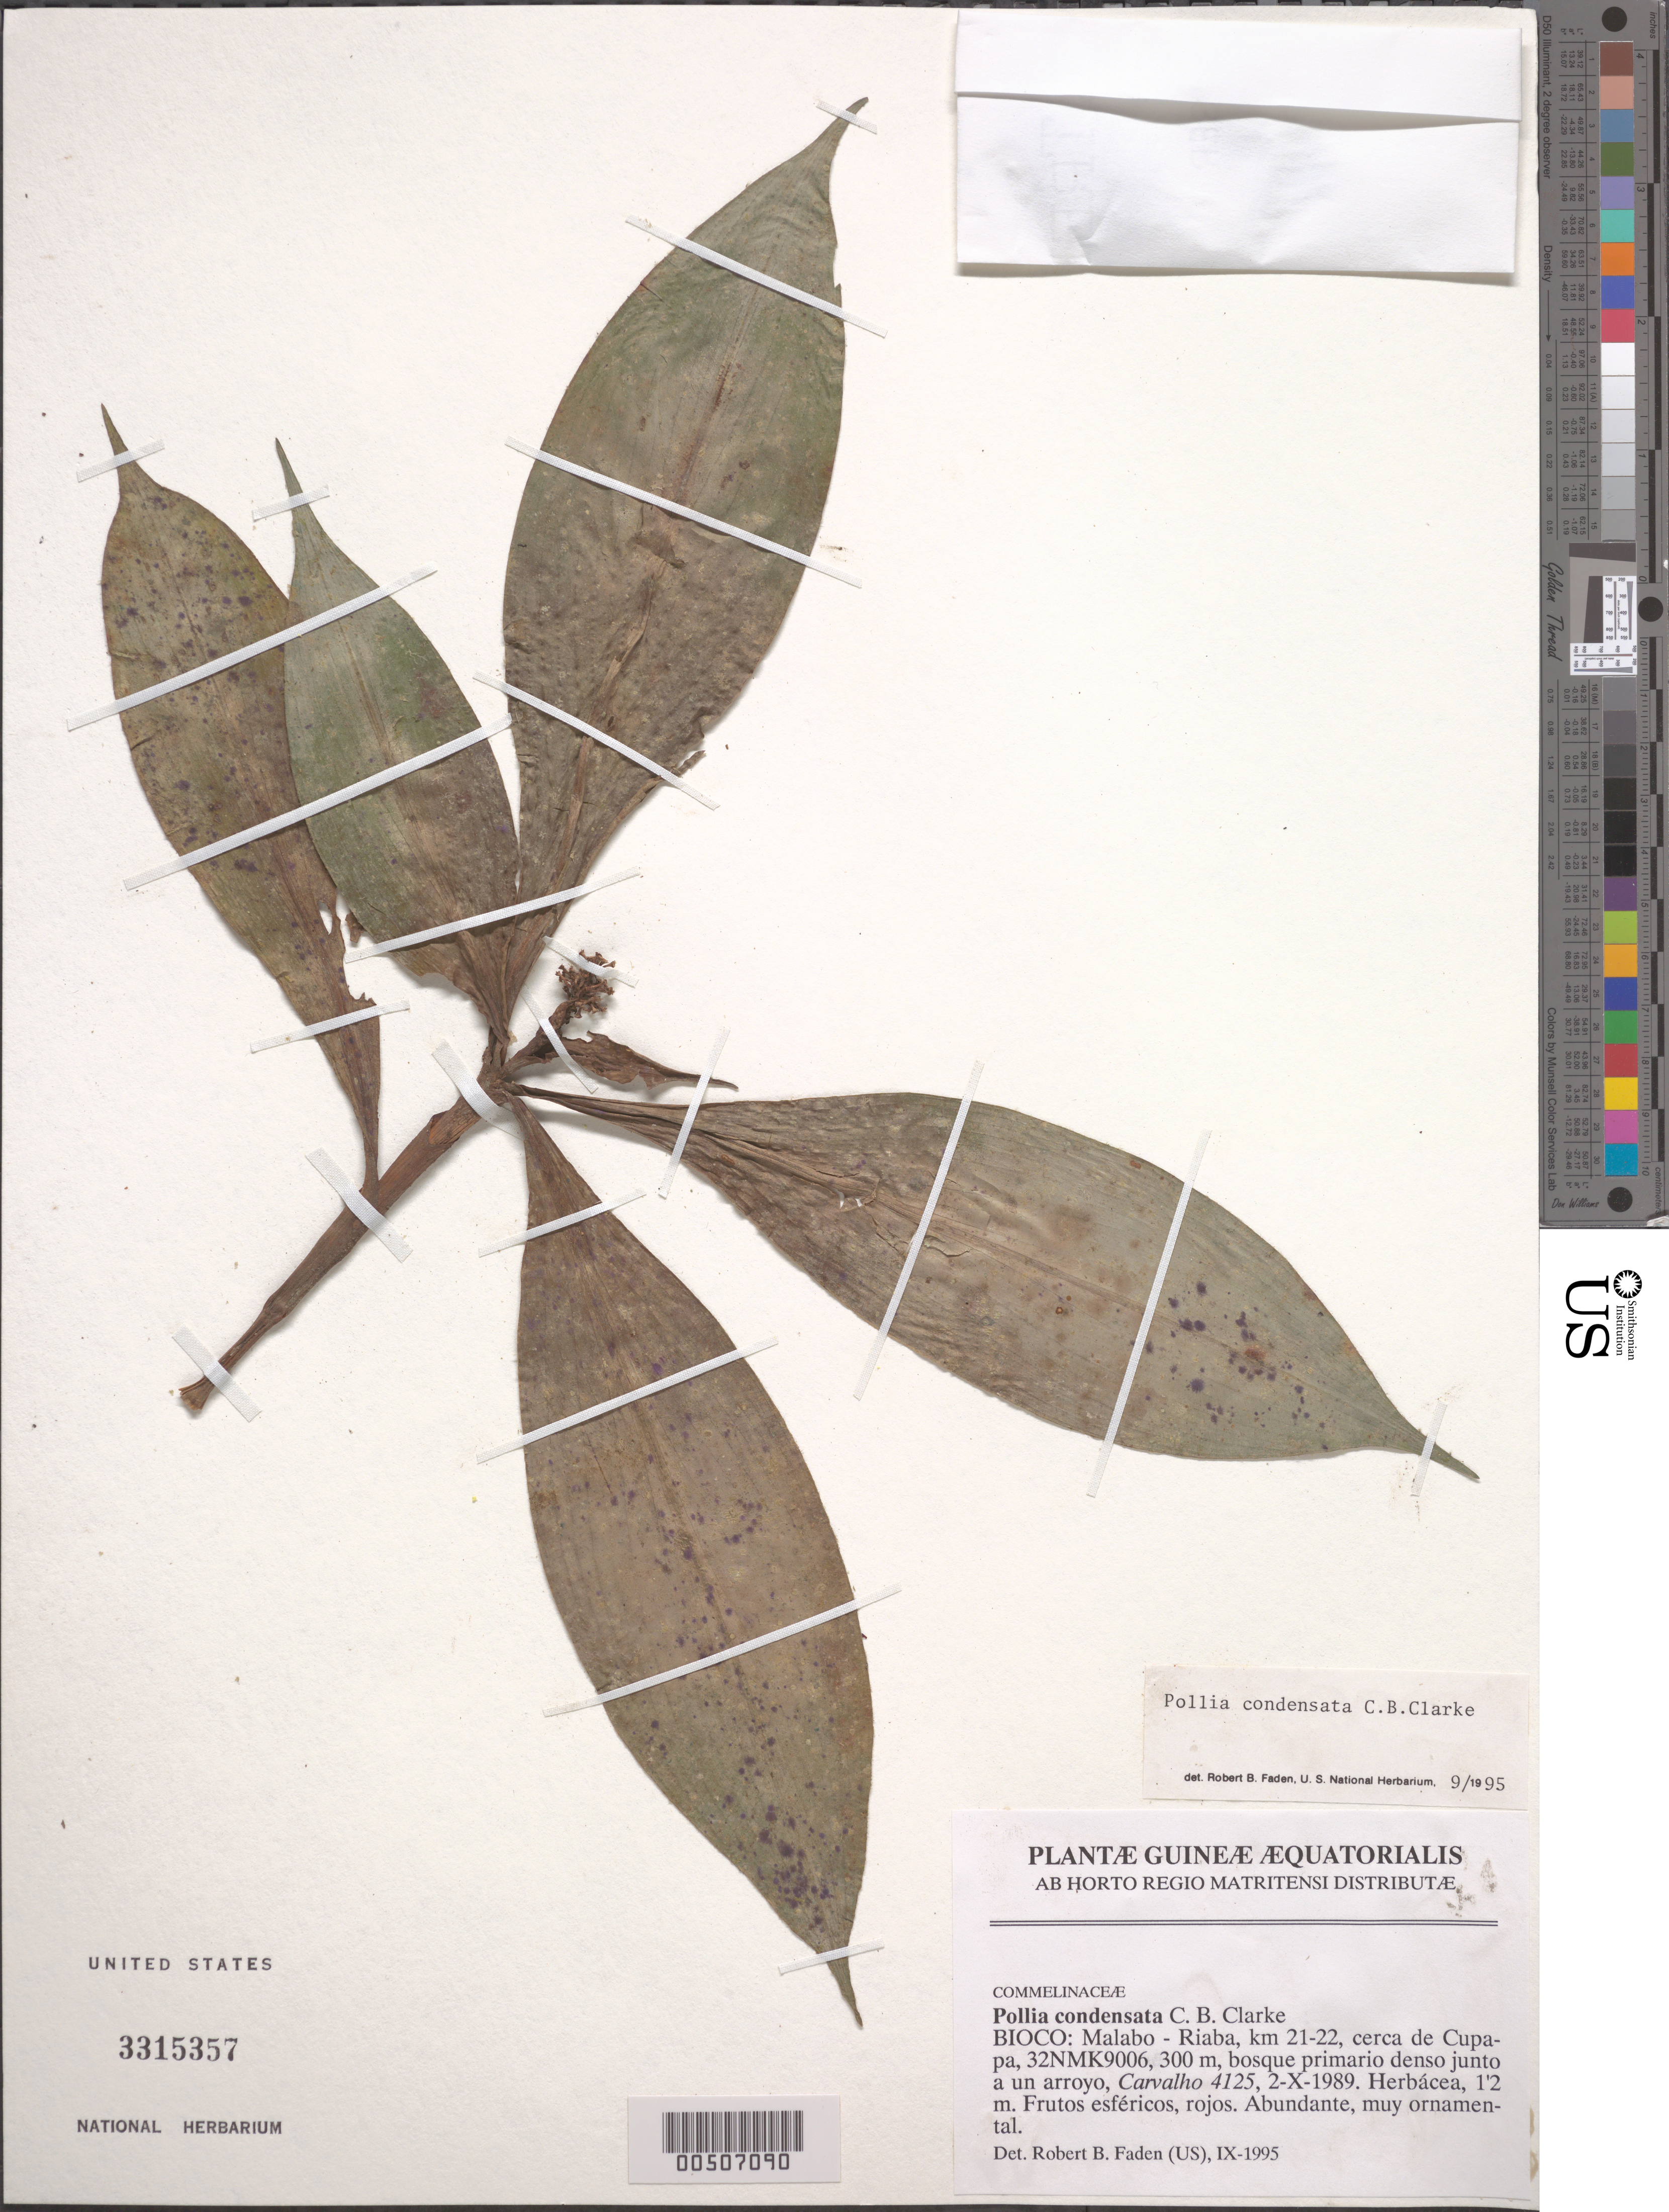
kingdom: Plantae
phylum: Tracheophyta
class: Liliopsida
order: Commelinales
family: Commelinaceae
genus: Pollia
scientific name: Pollia condensata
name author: C.B. Clarke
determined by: Faden, Robert B., (US), Smithsonian Institution - National Museum of Natural History (UNITED STATES)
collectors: Carvalho, --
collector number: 4125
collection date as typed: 02 Oct 1989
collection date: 1989-10-02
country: Equatorial Guinea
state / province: Bioko Norte / Bioko Sur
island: Bioko Island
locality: Malabo - Riaba, Cupapa. [former Province of Fernando Pó (Bioko).]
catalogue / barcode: US 3315357